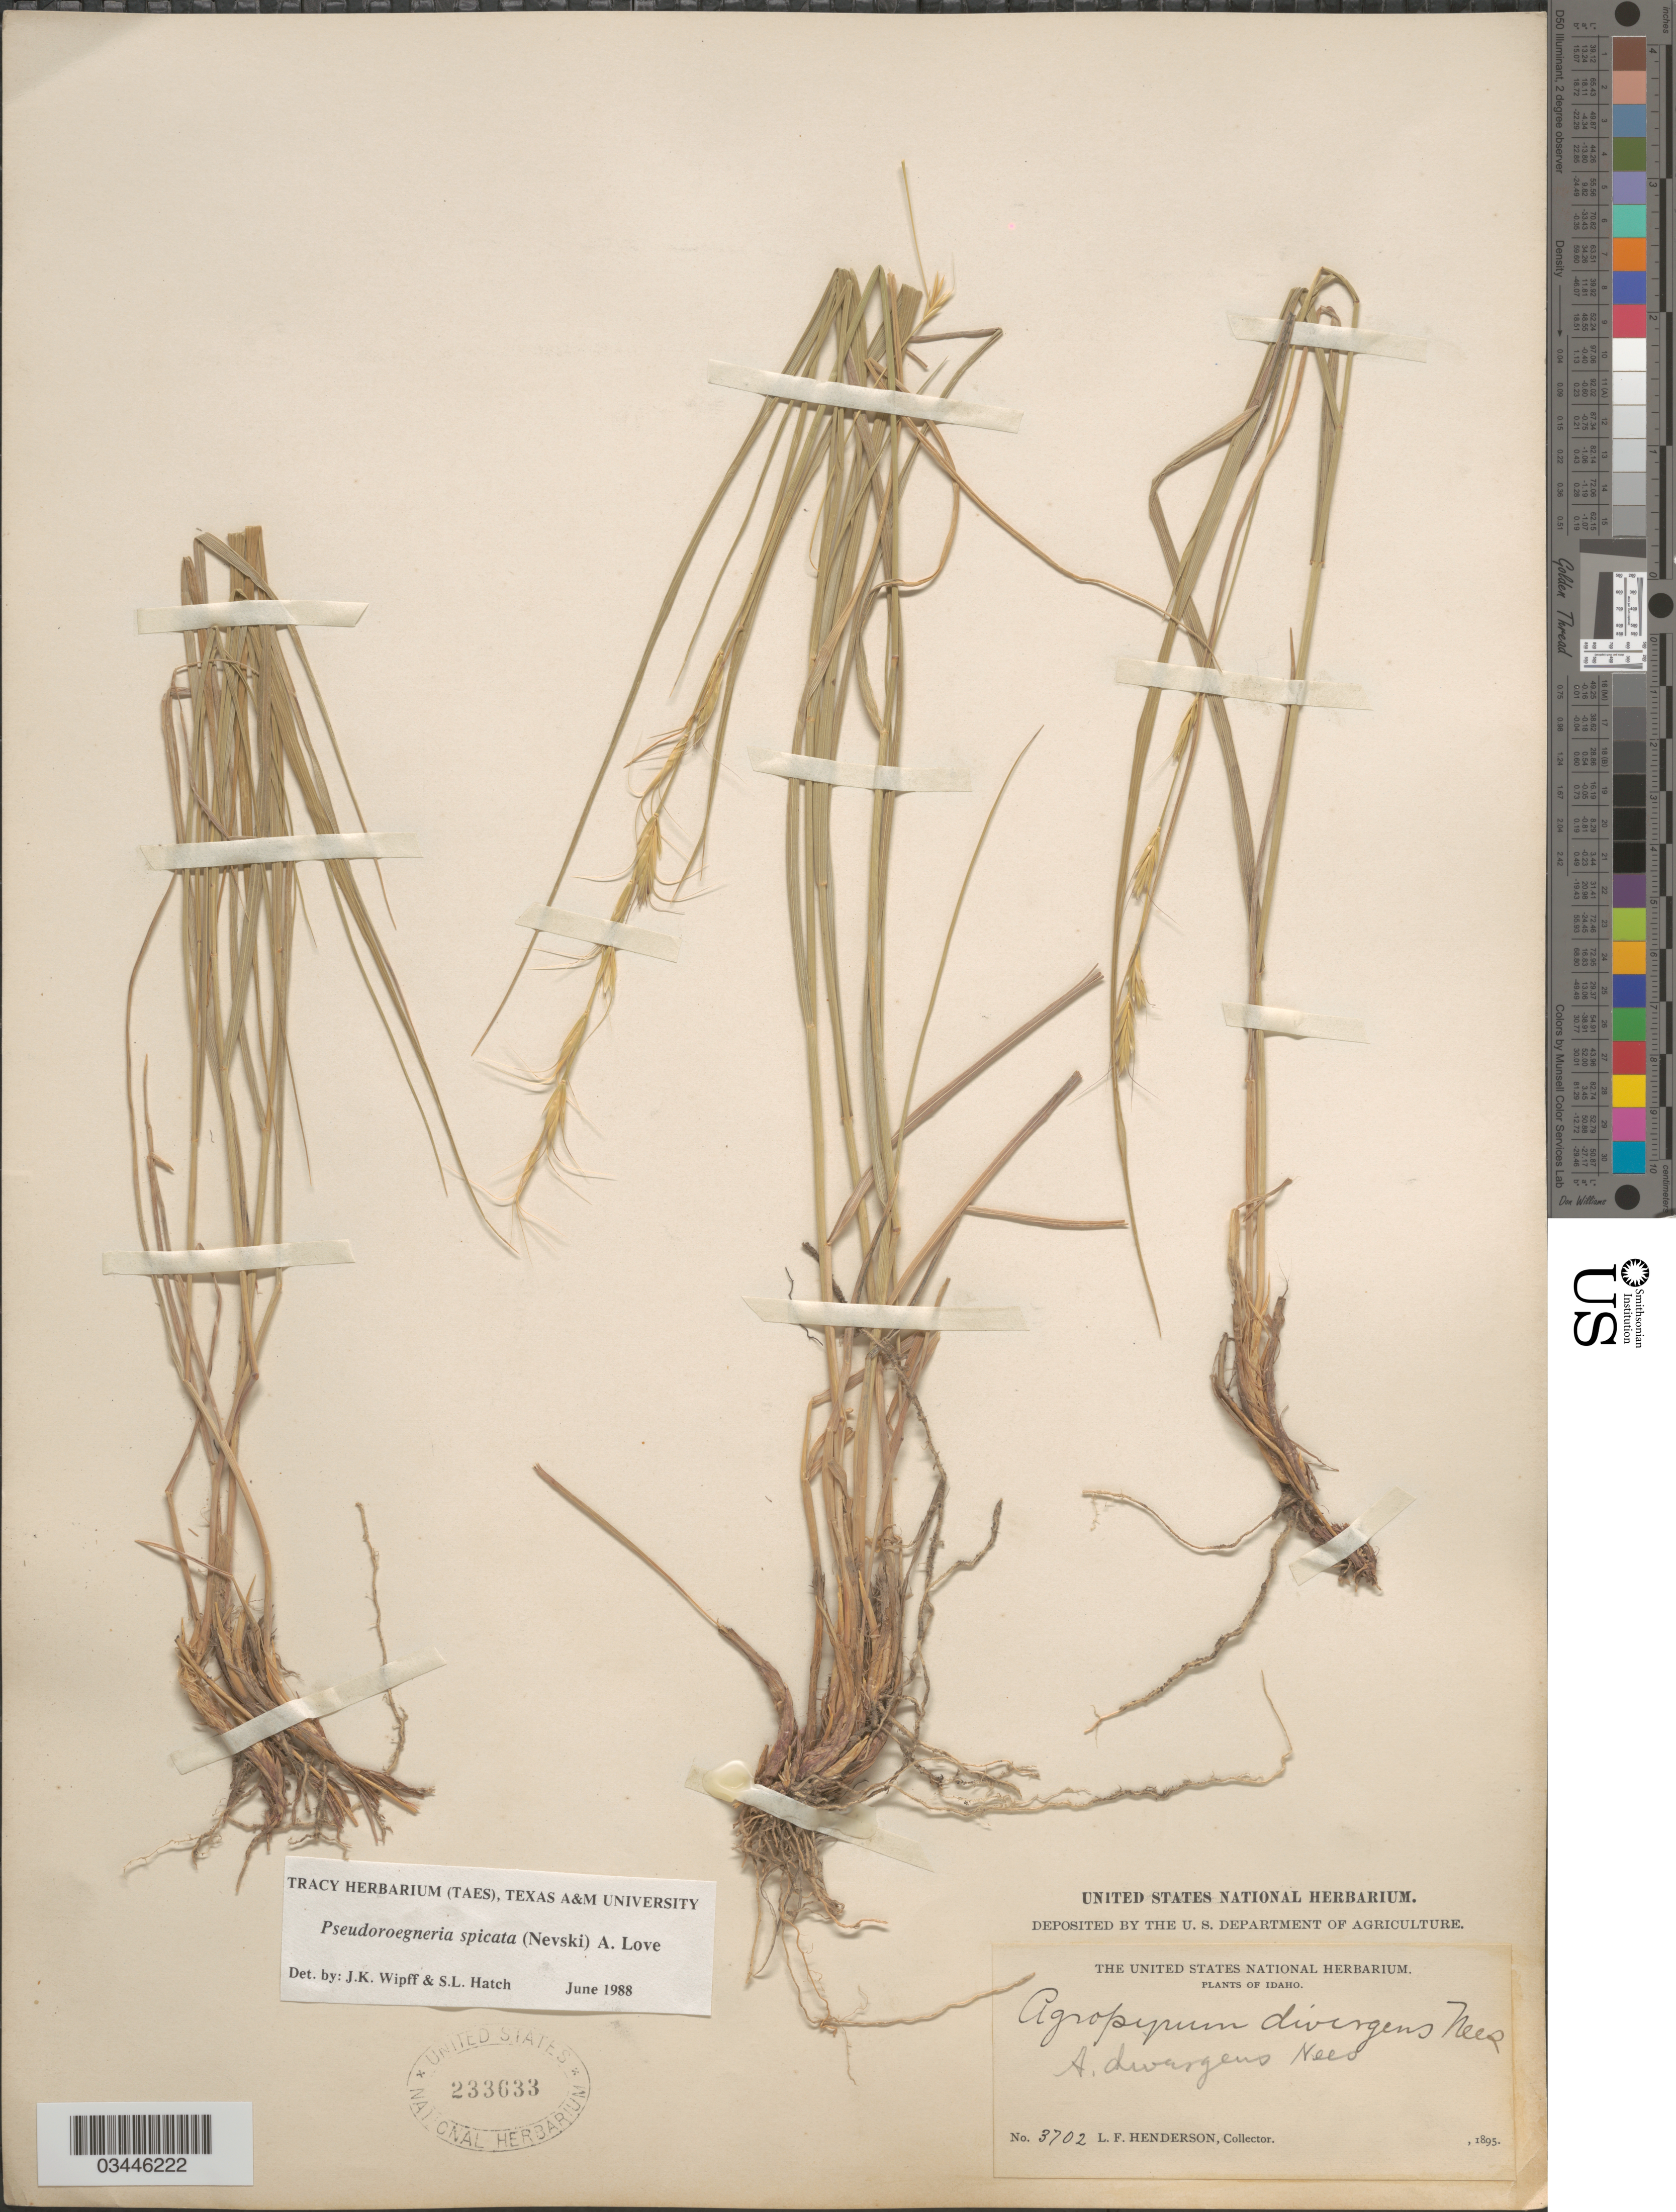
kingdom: Plantae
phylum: Tracheophyta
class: Liliopsida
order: Poales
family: Poaceae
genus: Pseudoroegneria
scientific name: Pseudoroegneria spicata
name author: (Pursh) Á. Löve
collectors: L. Henderson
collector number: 3702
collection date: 1895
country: United States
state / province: Idaho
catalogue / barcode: US 233633